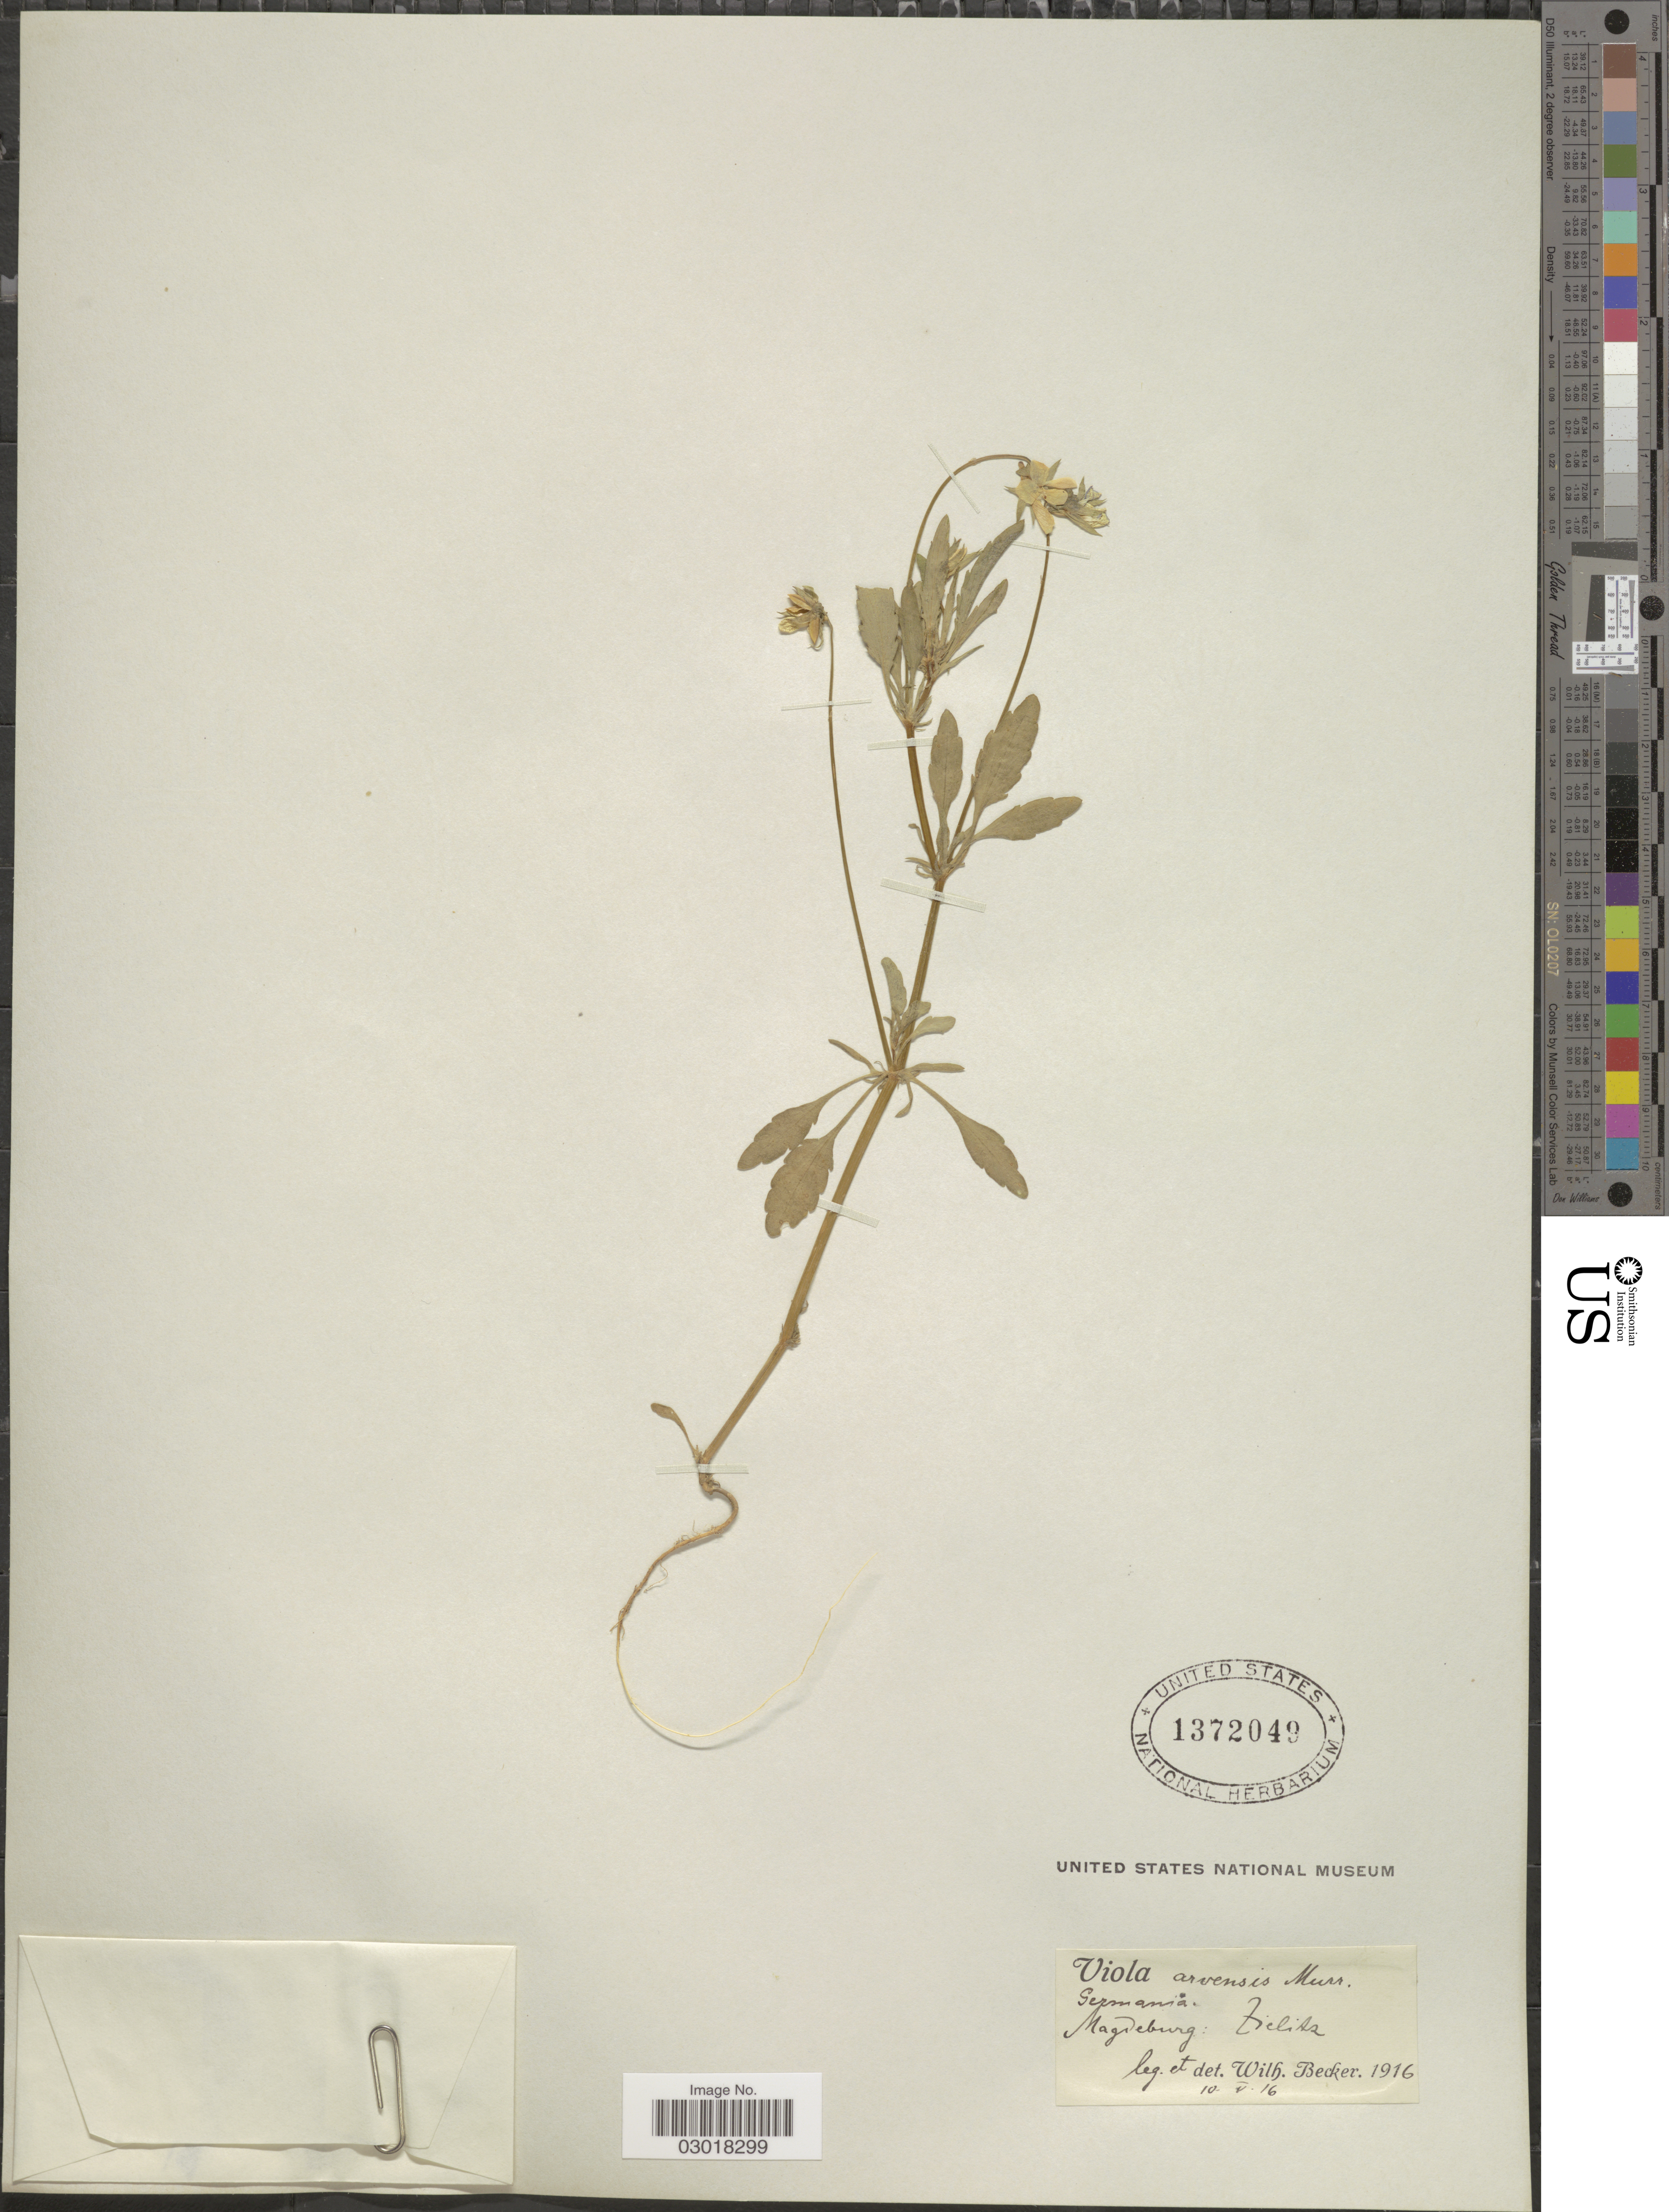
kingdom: Plantae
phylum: Tracheophyta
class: Magnoliopsida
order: Malpighiales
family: Violaceae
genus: Viola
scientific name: Viola arvensis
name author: Murray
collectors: W. Becker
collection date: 1916-05-10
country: Germany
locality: Magdeburg: Zielitz.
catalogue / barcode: US 1372049